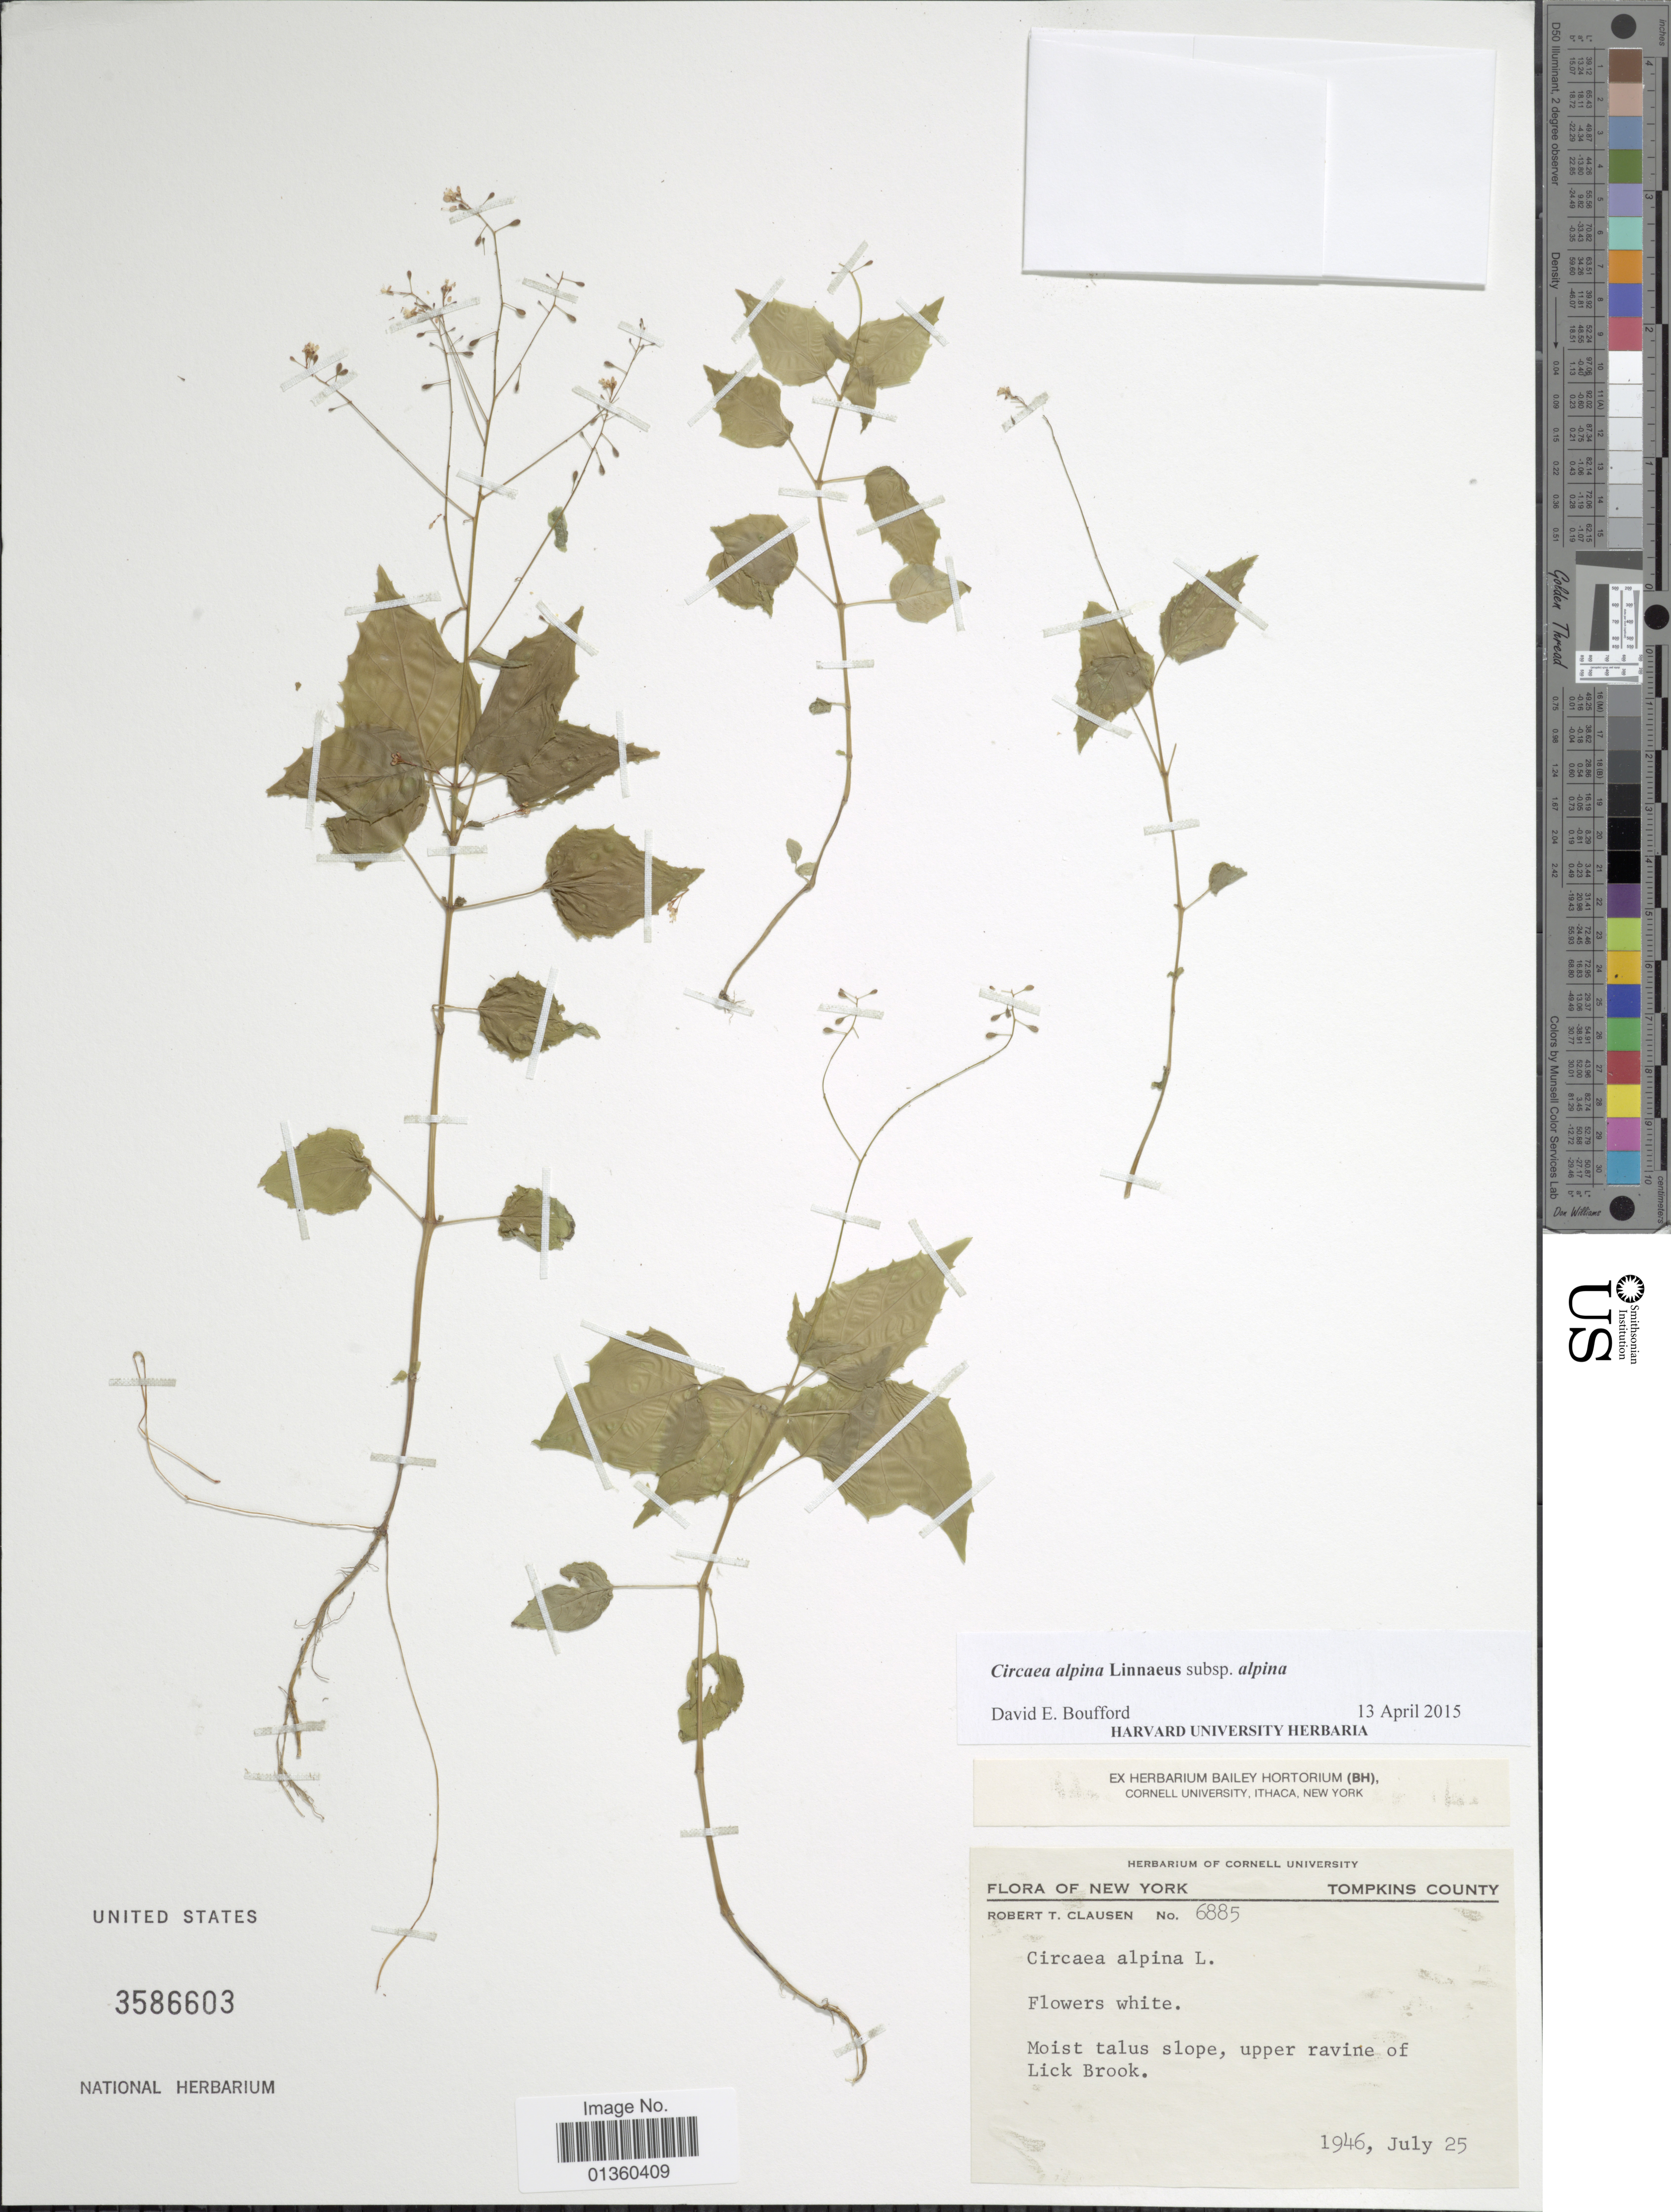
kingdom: Plantae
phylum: Tracheophyta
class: Magnoliopsida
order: Myrtales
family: Onagraceae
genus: Circaea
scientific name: Circaea alpina subsp. alpina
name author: L.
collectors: R. T. Clausen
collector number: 6885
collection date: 1946-07-25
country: United States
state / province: New York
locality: Tompkins County, upper ravine of Lick Brook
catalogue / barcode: US 3586603